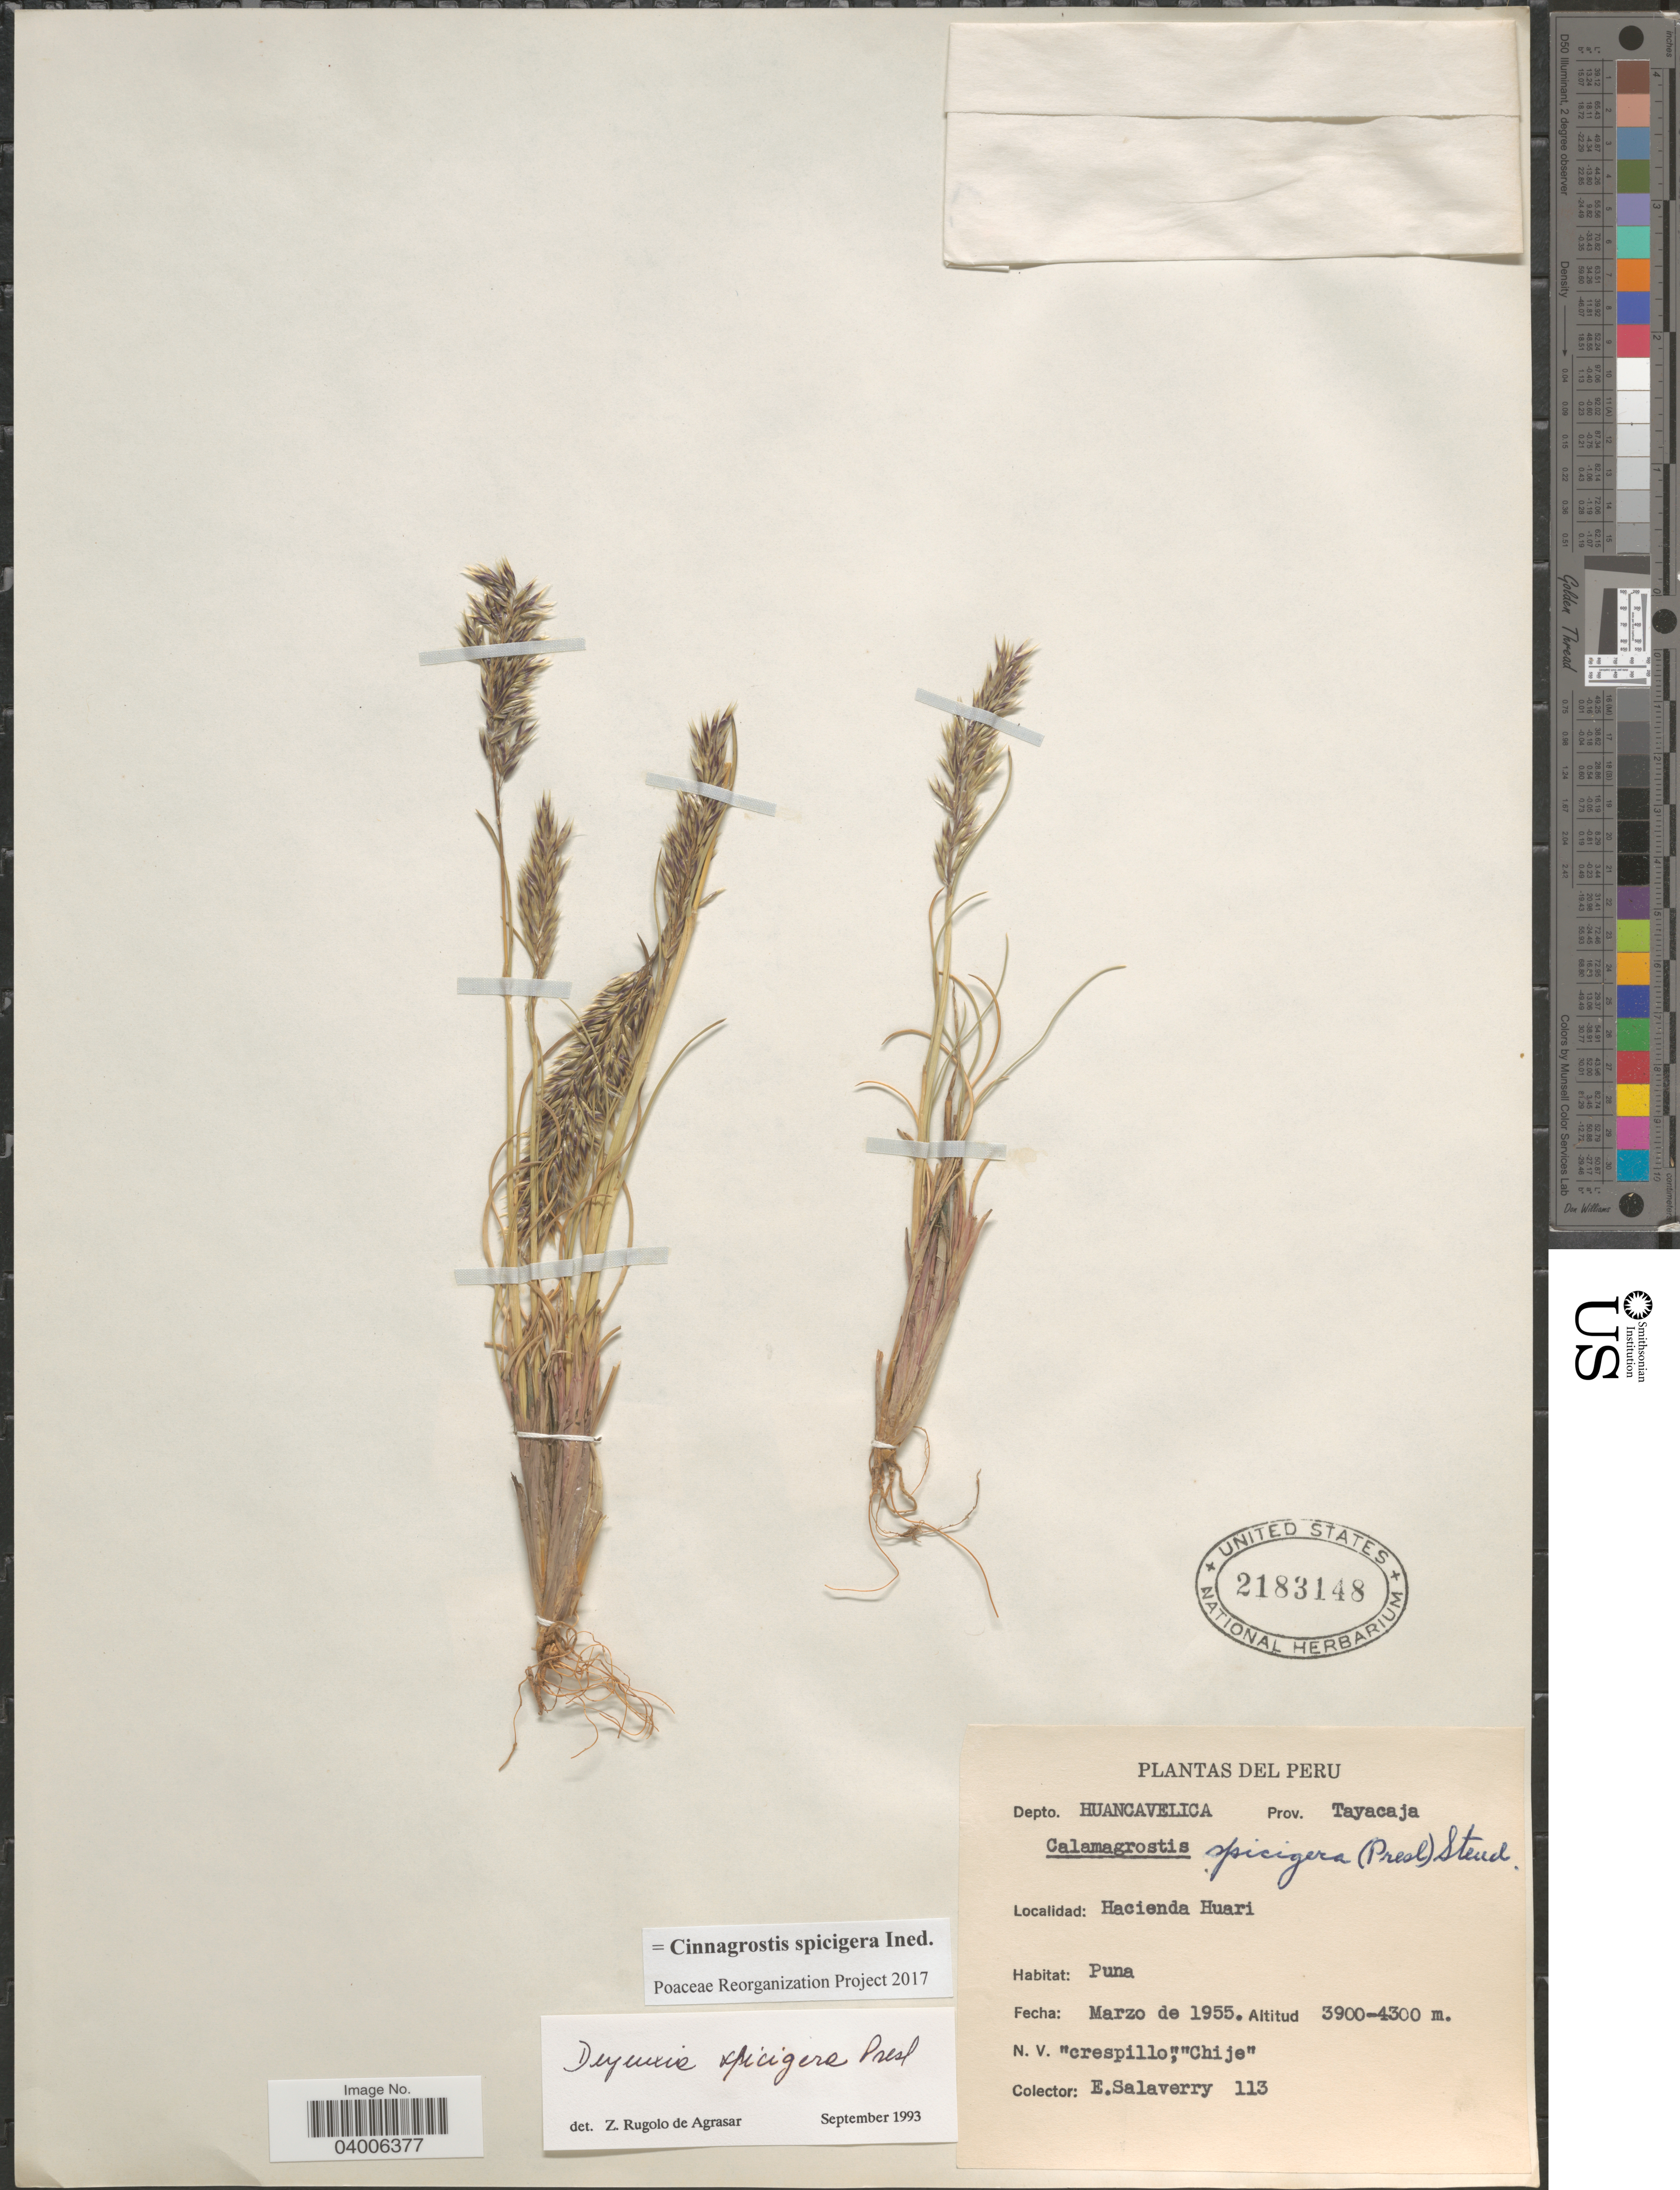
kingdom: Plantae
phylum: Tracheophyta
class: Liliopsida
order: Poales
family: Poaceae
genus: Cinnagrostis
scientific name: Cinnagrostis spicigera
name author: (J. Presl) P.M. Peterson et al.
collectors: E. Salaverry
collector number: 113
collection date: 1955-03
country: Peru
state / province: Huancavelica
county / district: Tayacaja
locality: Depto. Huancavelica. Prov. Tayacaja. Hacienda Huari. Puna.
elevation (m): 3900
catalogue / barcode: US 2183148